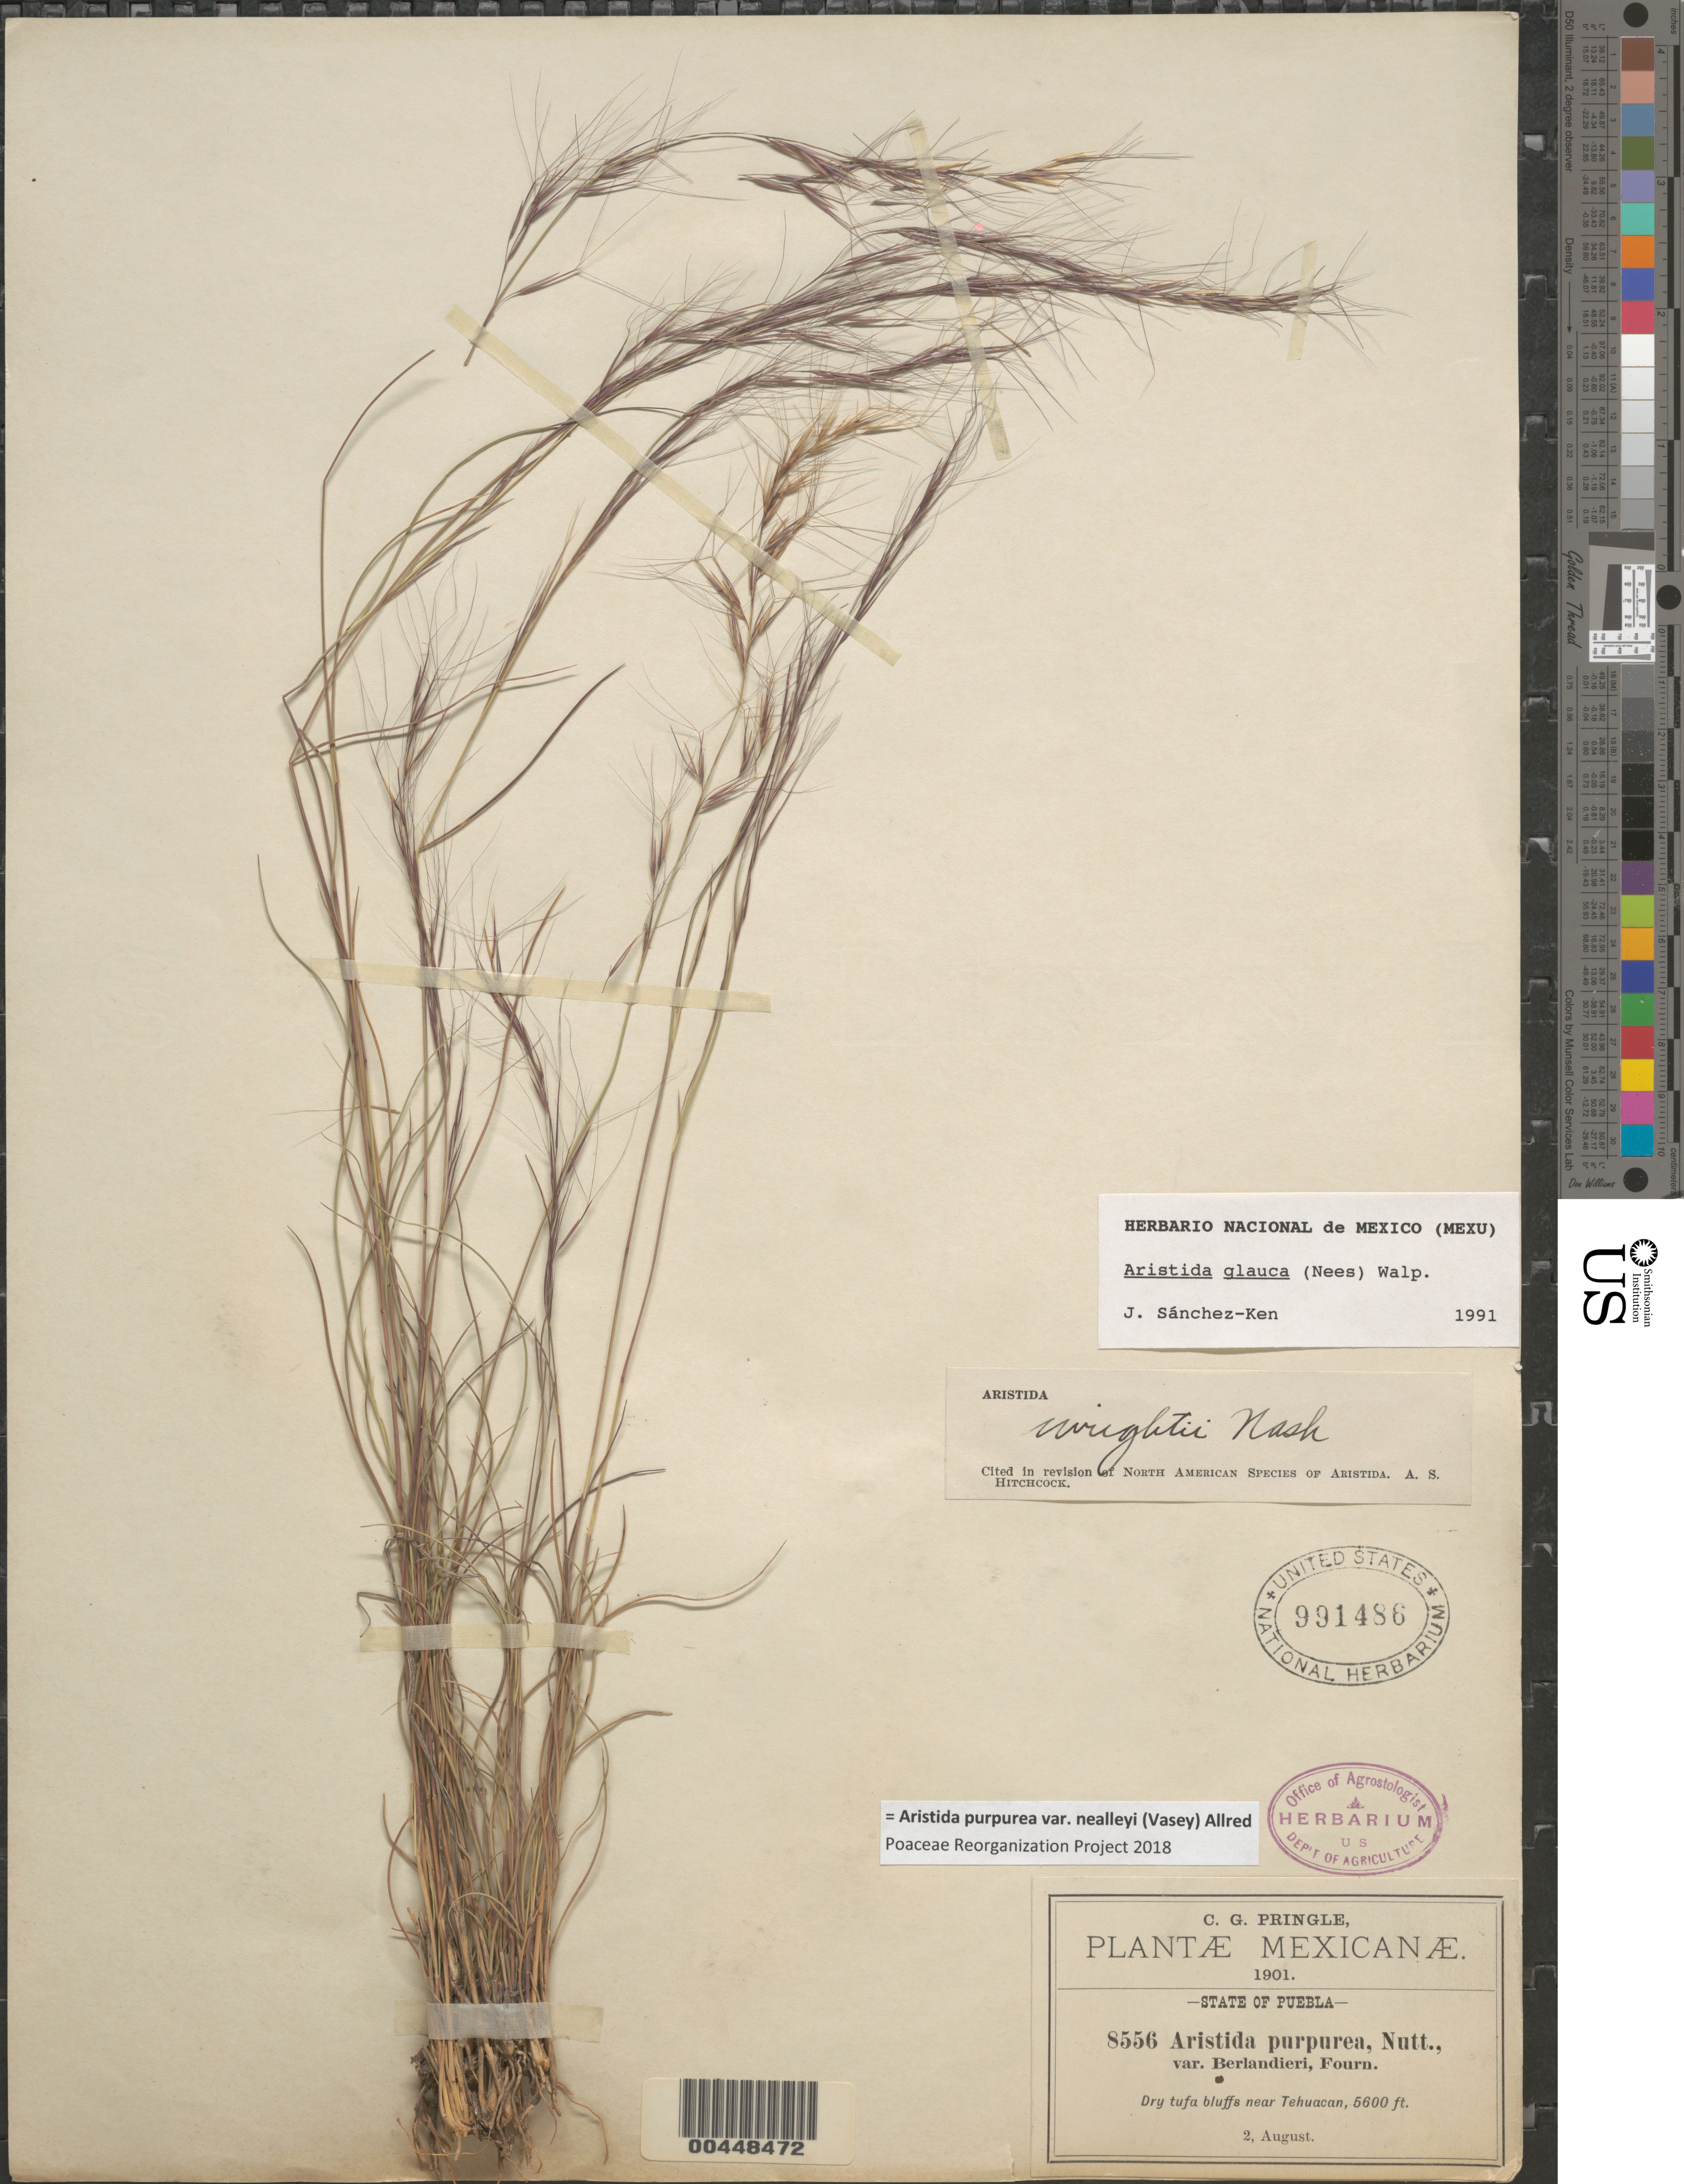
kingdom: Plantae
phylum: Tracheophyta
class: Liliopsida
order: Poales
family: Poaceae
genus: Aristida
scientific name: Aristida purpurea var. nealleyi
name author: (Vasey) Allred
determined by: Poaceae Reorganization Project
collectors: C. G. Pringle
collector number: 8556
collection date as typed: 2 Aug 1901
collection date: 1901-08-02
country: Mexico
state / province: Puebla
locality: Dry tufa bluffs near Tehuacan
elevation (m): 1707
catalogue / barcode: US 991486